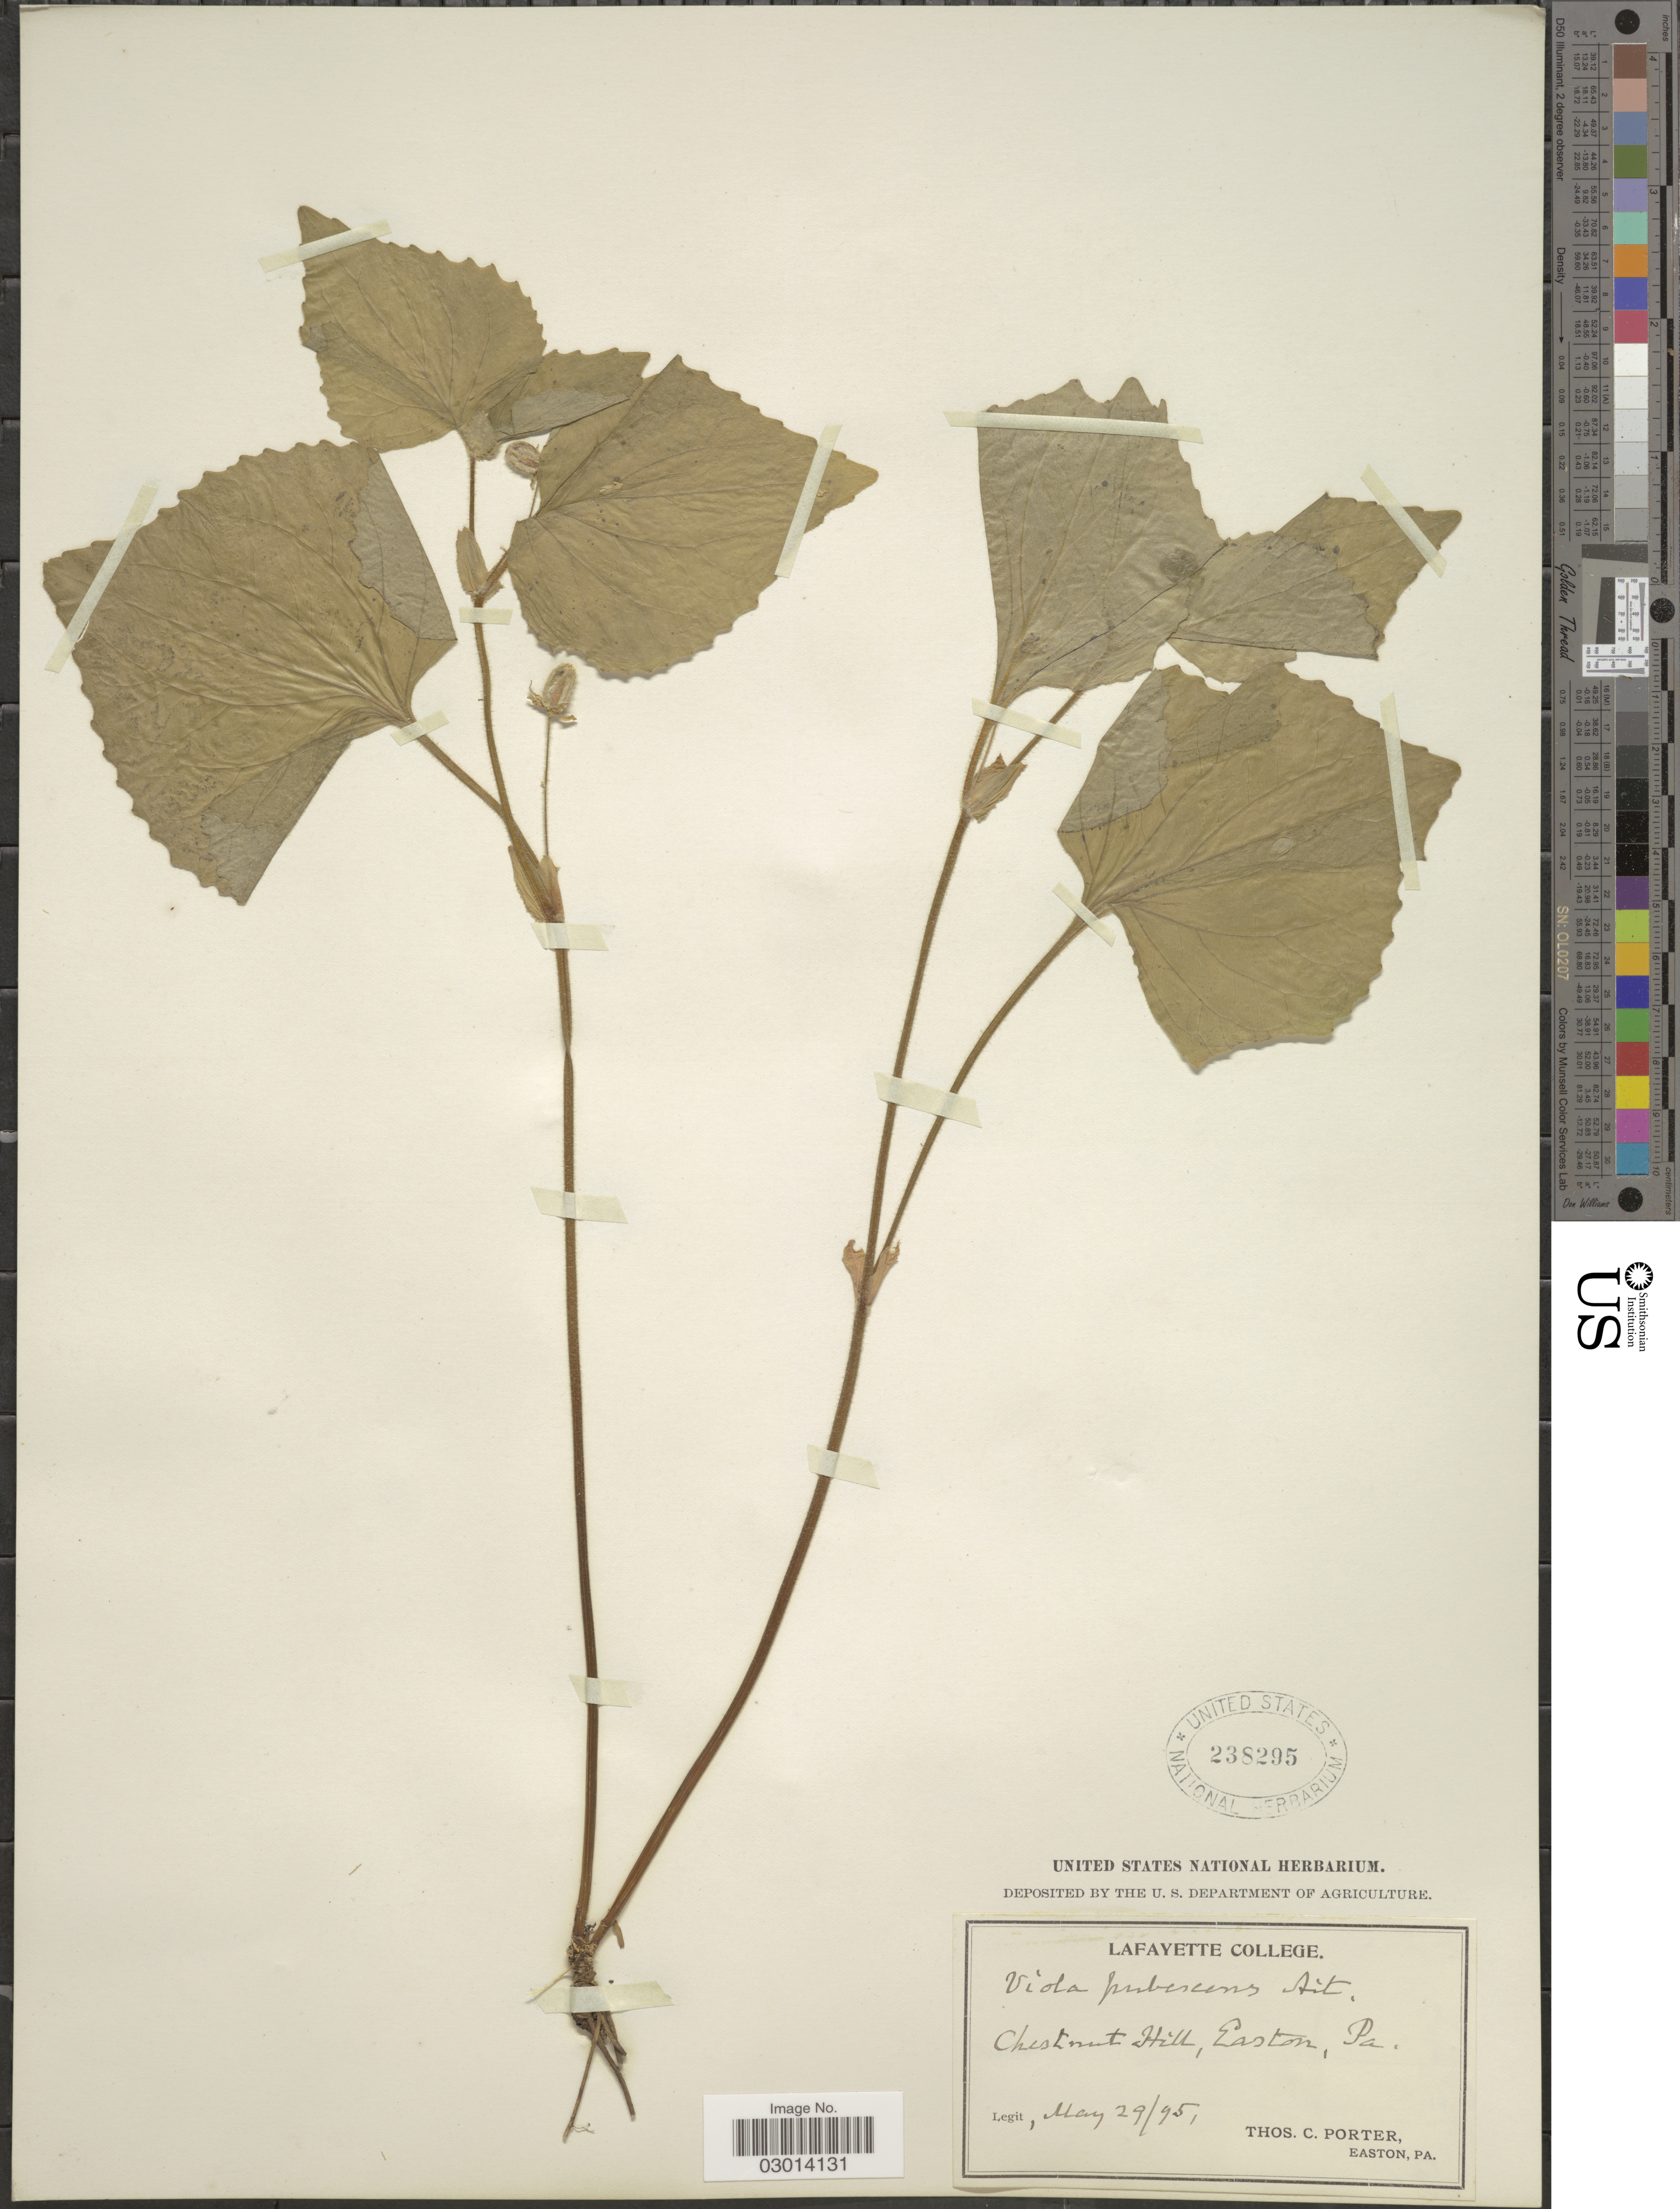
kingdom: Plantae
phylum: Tracheophyta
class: Magnoliopsida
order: Malpighiales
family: Violaceae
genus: Viola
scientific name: Viola pubescens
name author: Aiton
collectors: T. Porter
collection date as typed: Transcribed d/m/y: 29/5/95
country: United States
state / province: Pennsylvania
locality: Chestnut Hill, Easton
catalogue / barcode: US 238295